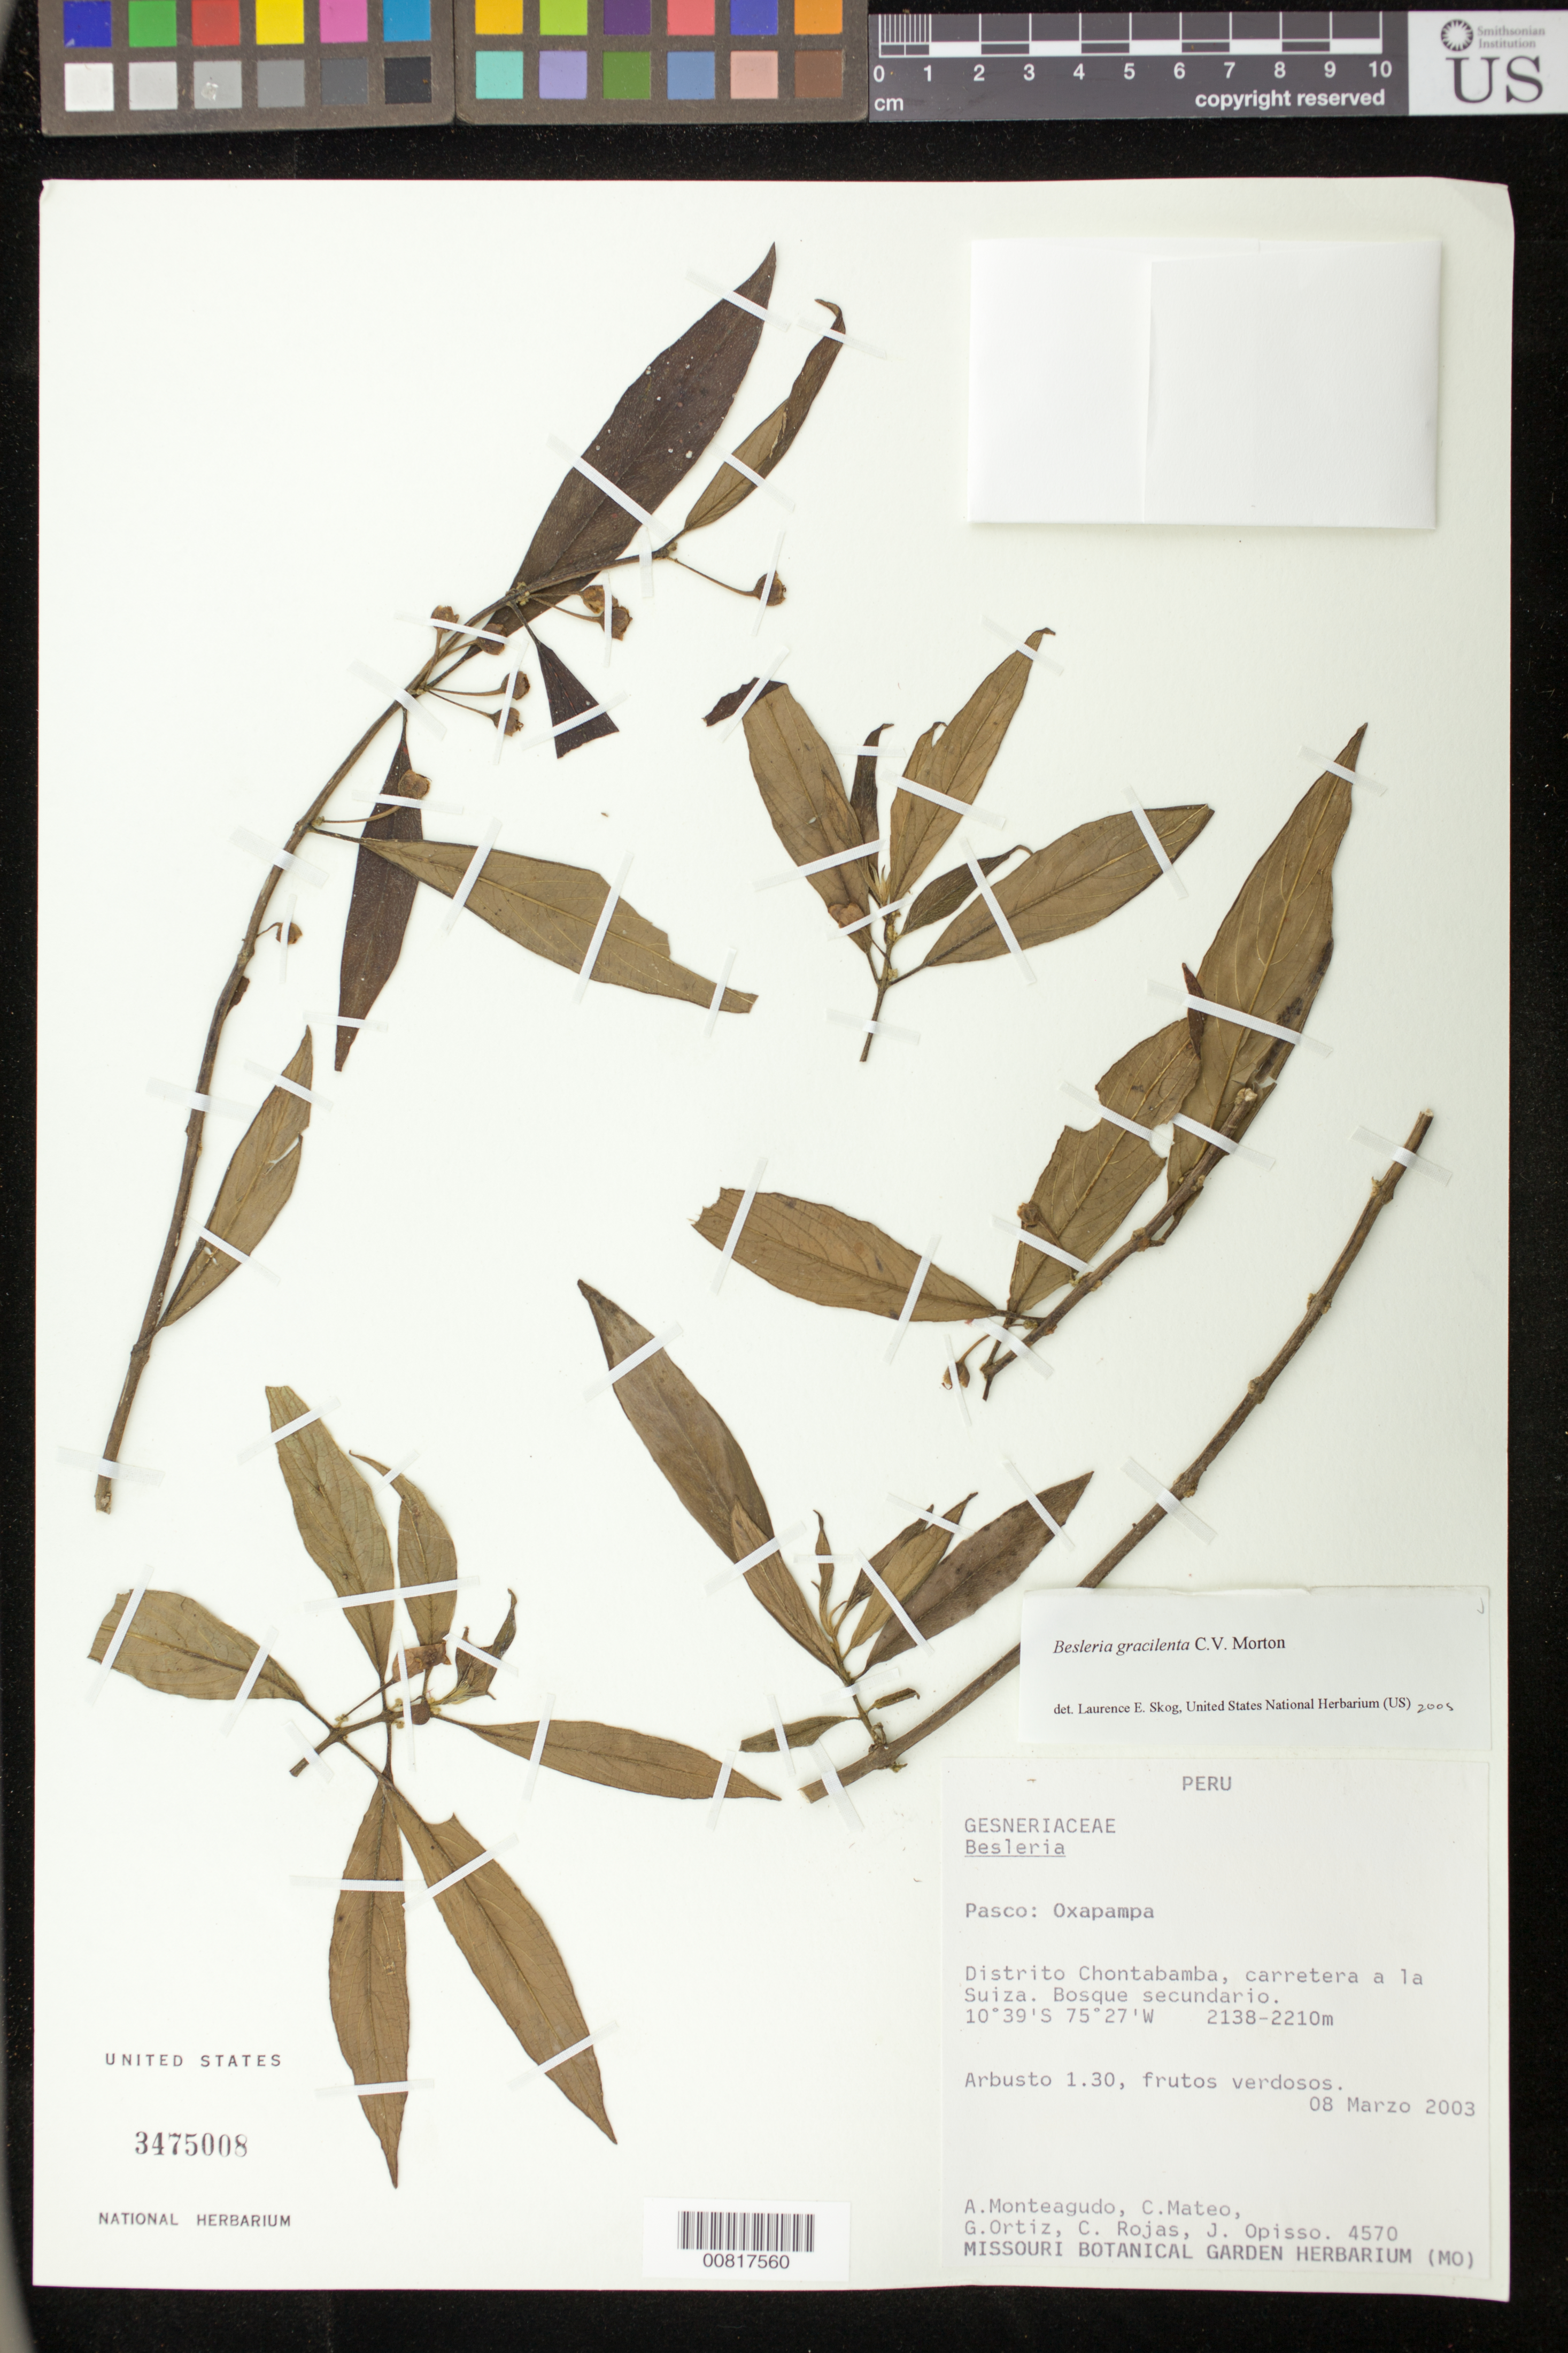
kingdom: Plantae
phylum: Tracheophyta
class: Magnoliopsida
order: Lamiales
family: Gesneriaceae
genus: Besleria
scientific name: Besleria gracilenta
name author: C.V. Morton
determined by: Skog, Laurence E.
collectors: A. Monteagudo, C. Mateo, G. Ortiz & C. Rojas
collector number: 4570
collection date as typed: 08 Mar 2003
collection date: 2003-03-08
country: Peru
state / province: Pasco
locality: Pasco: Oxapampa. Distrito Chontabamba, carretera a la Suiza.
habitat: Bosque secundario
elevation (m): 2138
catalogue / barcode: US 3475008